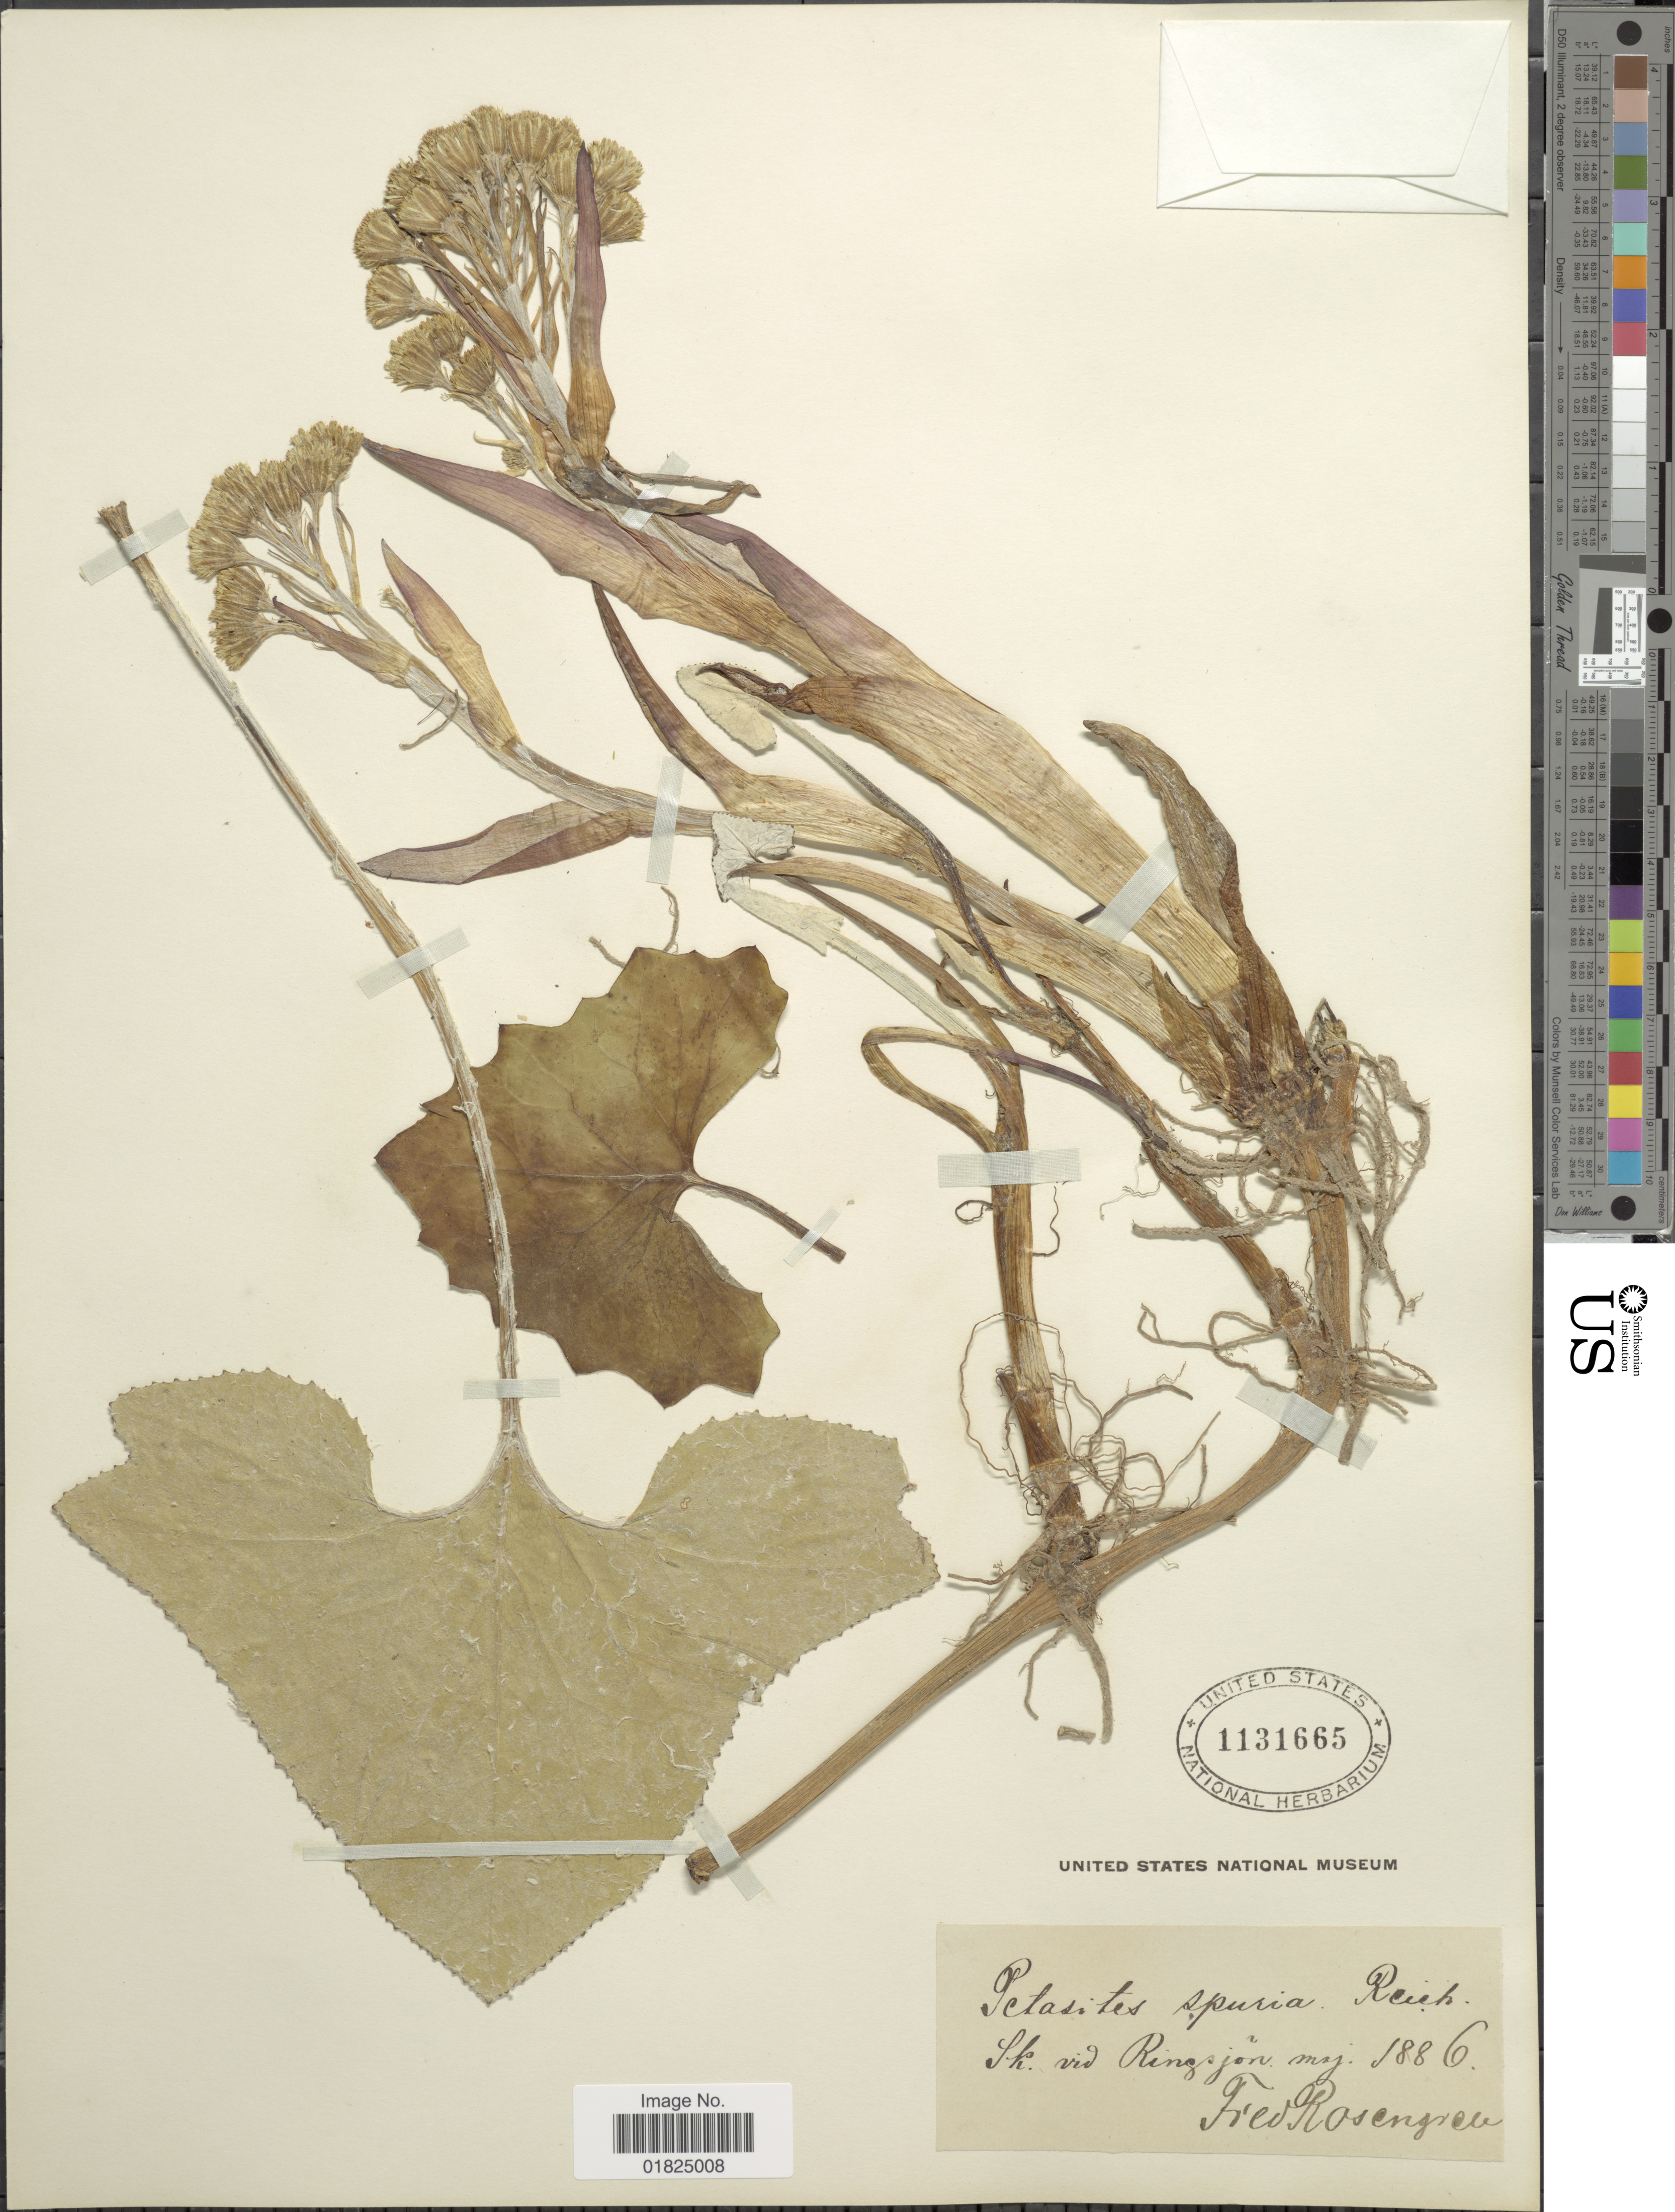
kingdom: Plantae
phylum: Tracheophyta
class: Magnoliopsida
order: Asterales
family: Asteraceae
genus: Petasites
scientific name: Petasites spurius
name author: (Retz.) Rchb.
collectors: Rosengurtt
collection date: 1886-05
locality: Sk. vid Ringsjön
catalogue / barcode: US 1131665